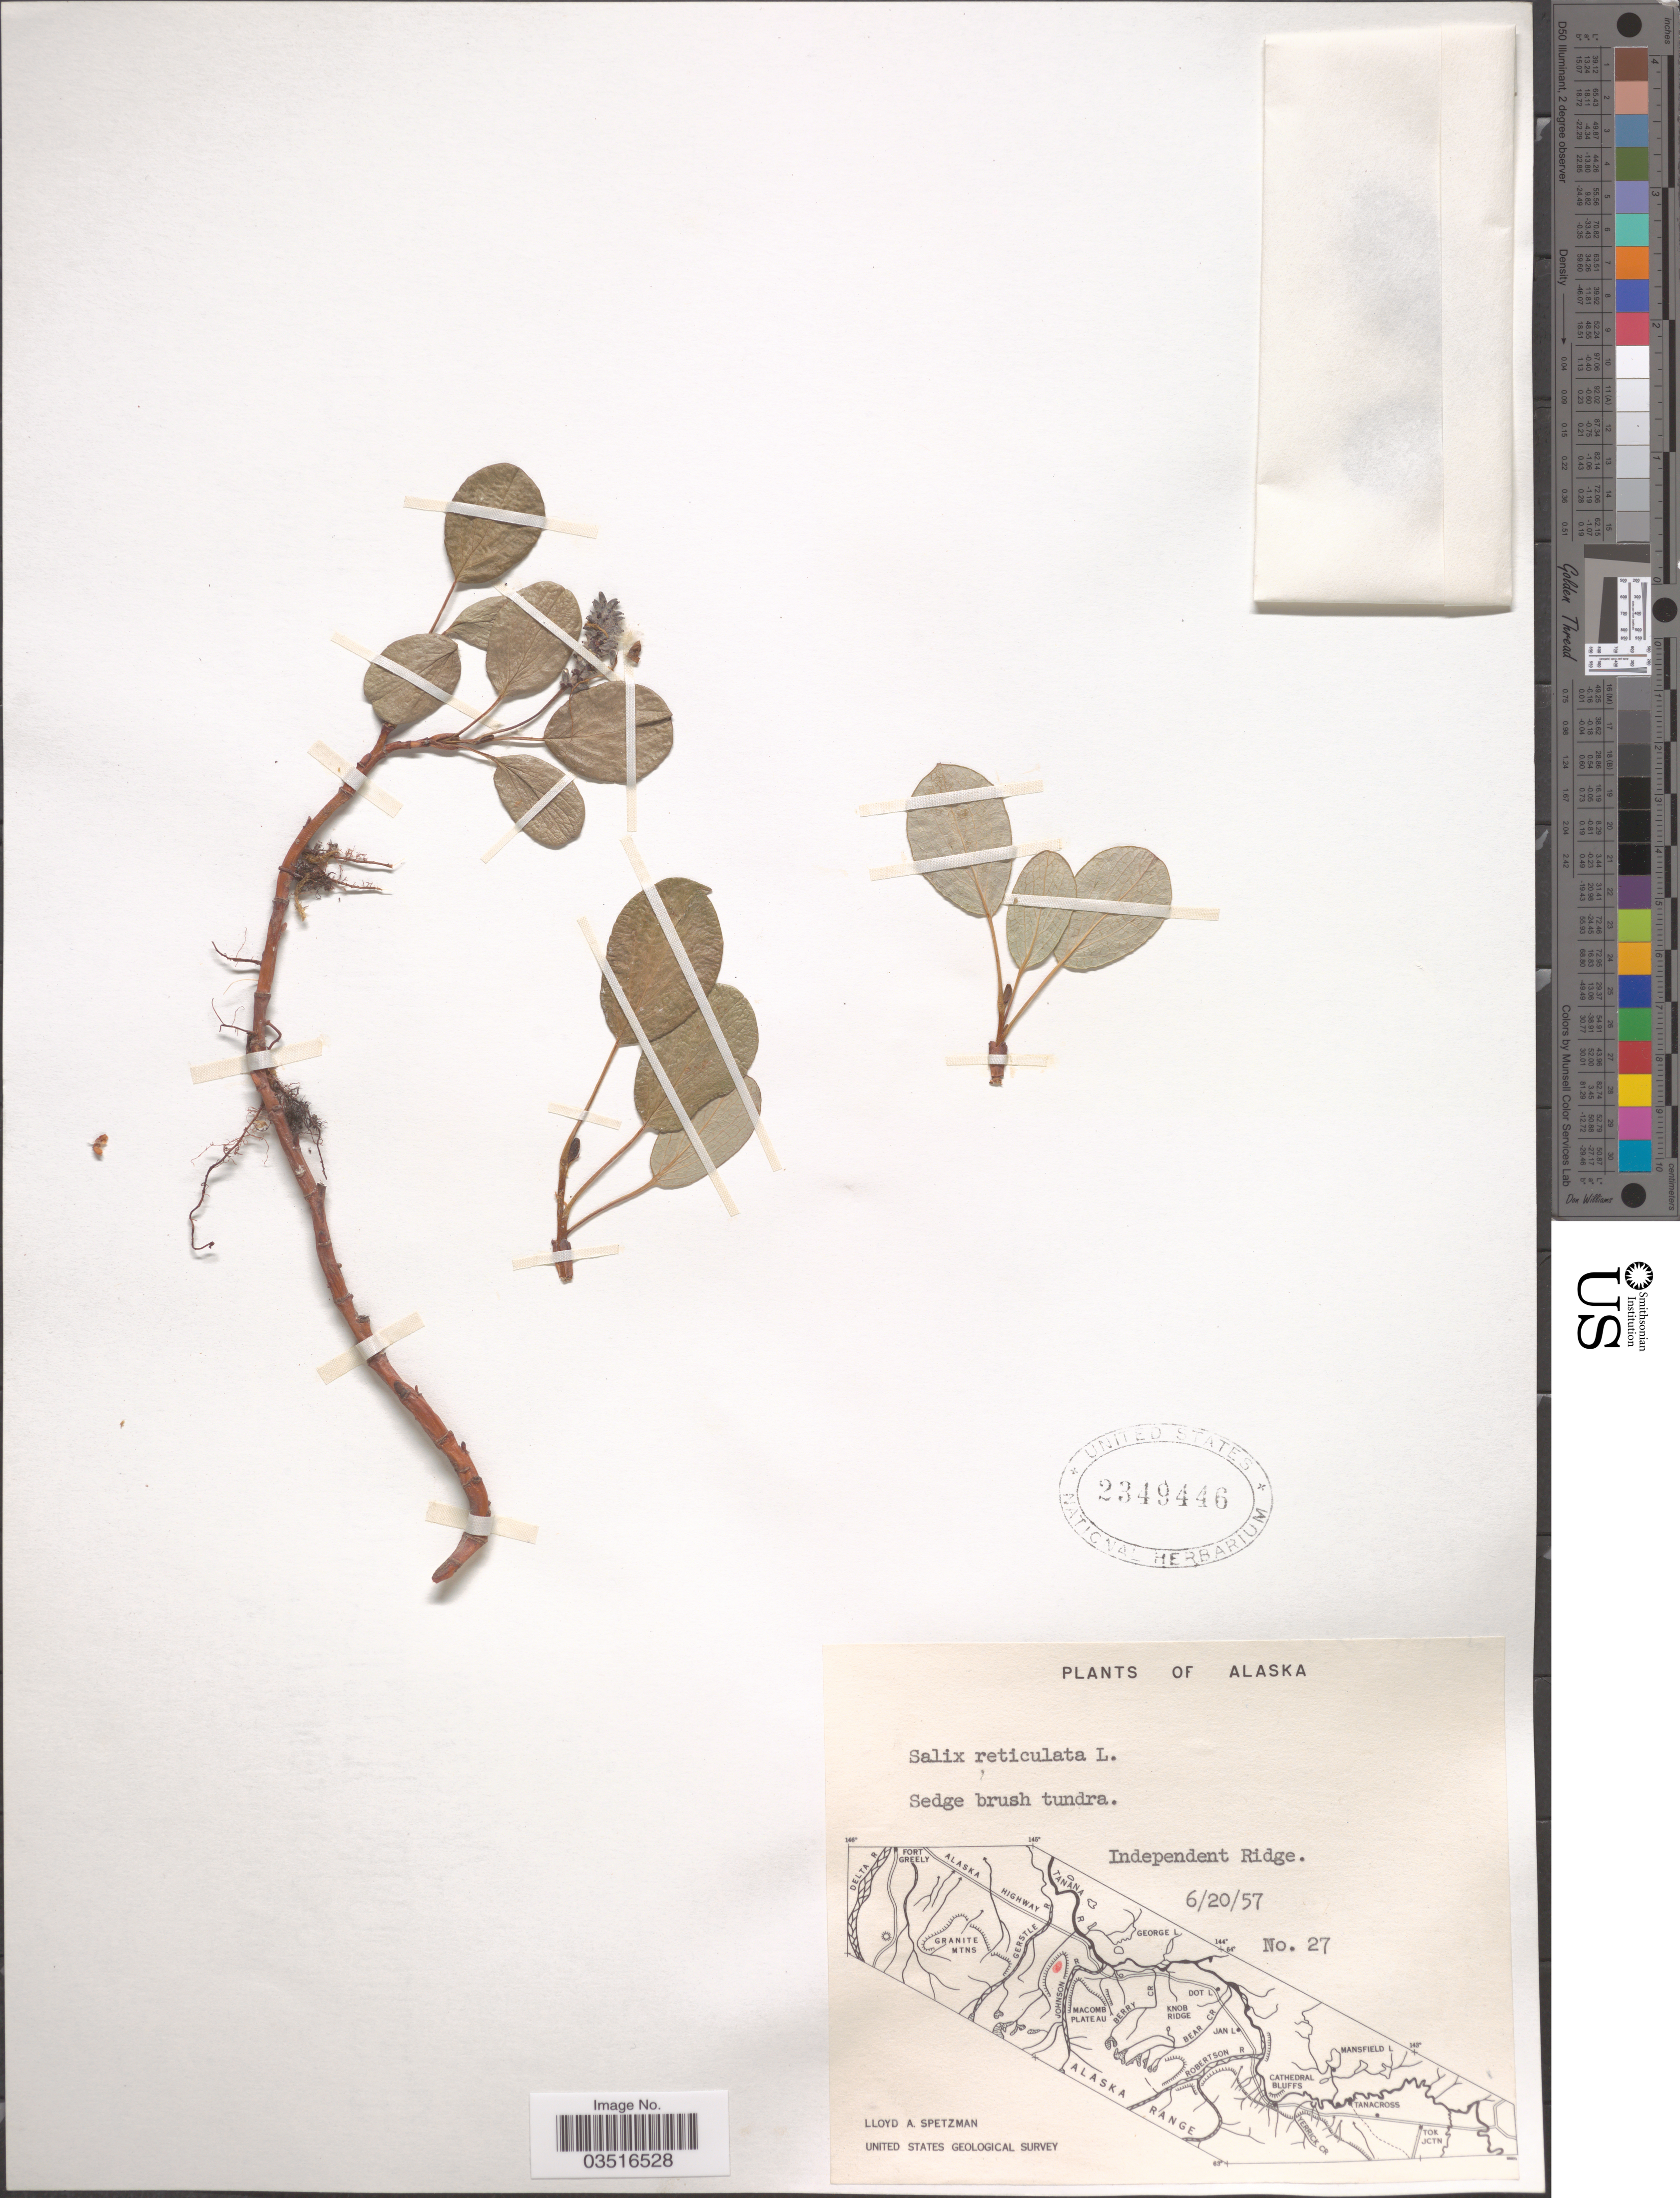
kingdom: Plantae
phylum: Tracheophyta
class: Magnoliopsida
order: Malpighiales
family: Salicaceae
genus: Salix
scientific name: Salix reticulata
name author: L.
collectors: L. Spetzman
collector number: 27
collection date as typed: Transcribed d/m/y: 20/6/57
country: United States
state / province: Alaska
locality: Independent Ridge.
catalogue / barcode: US 2349446